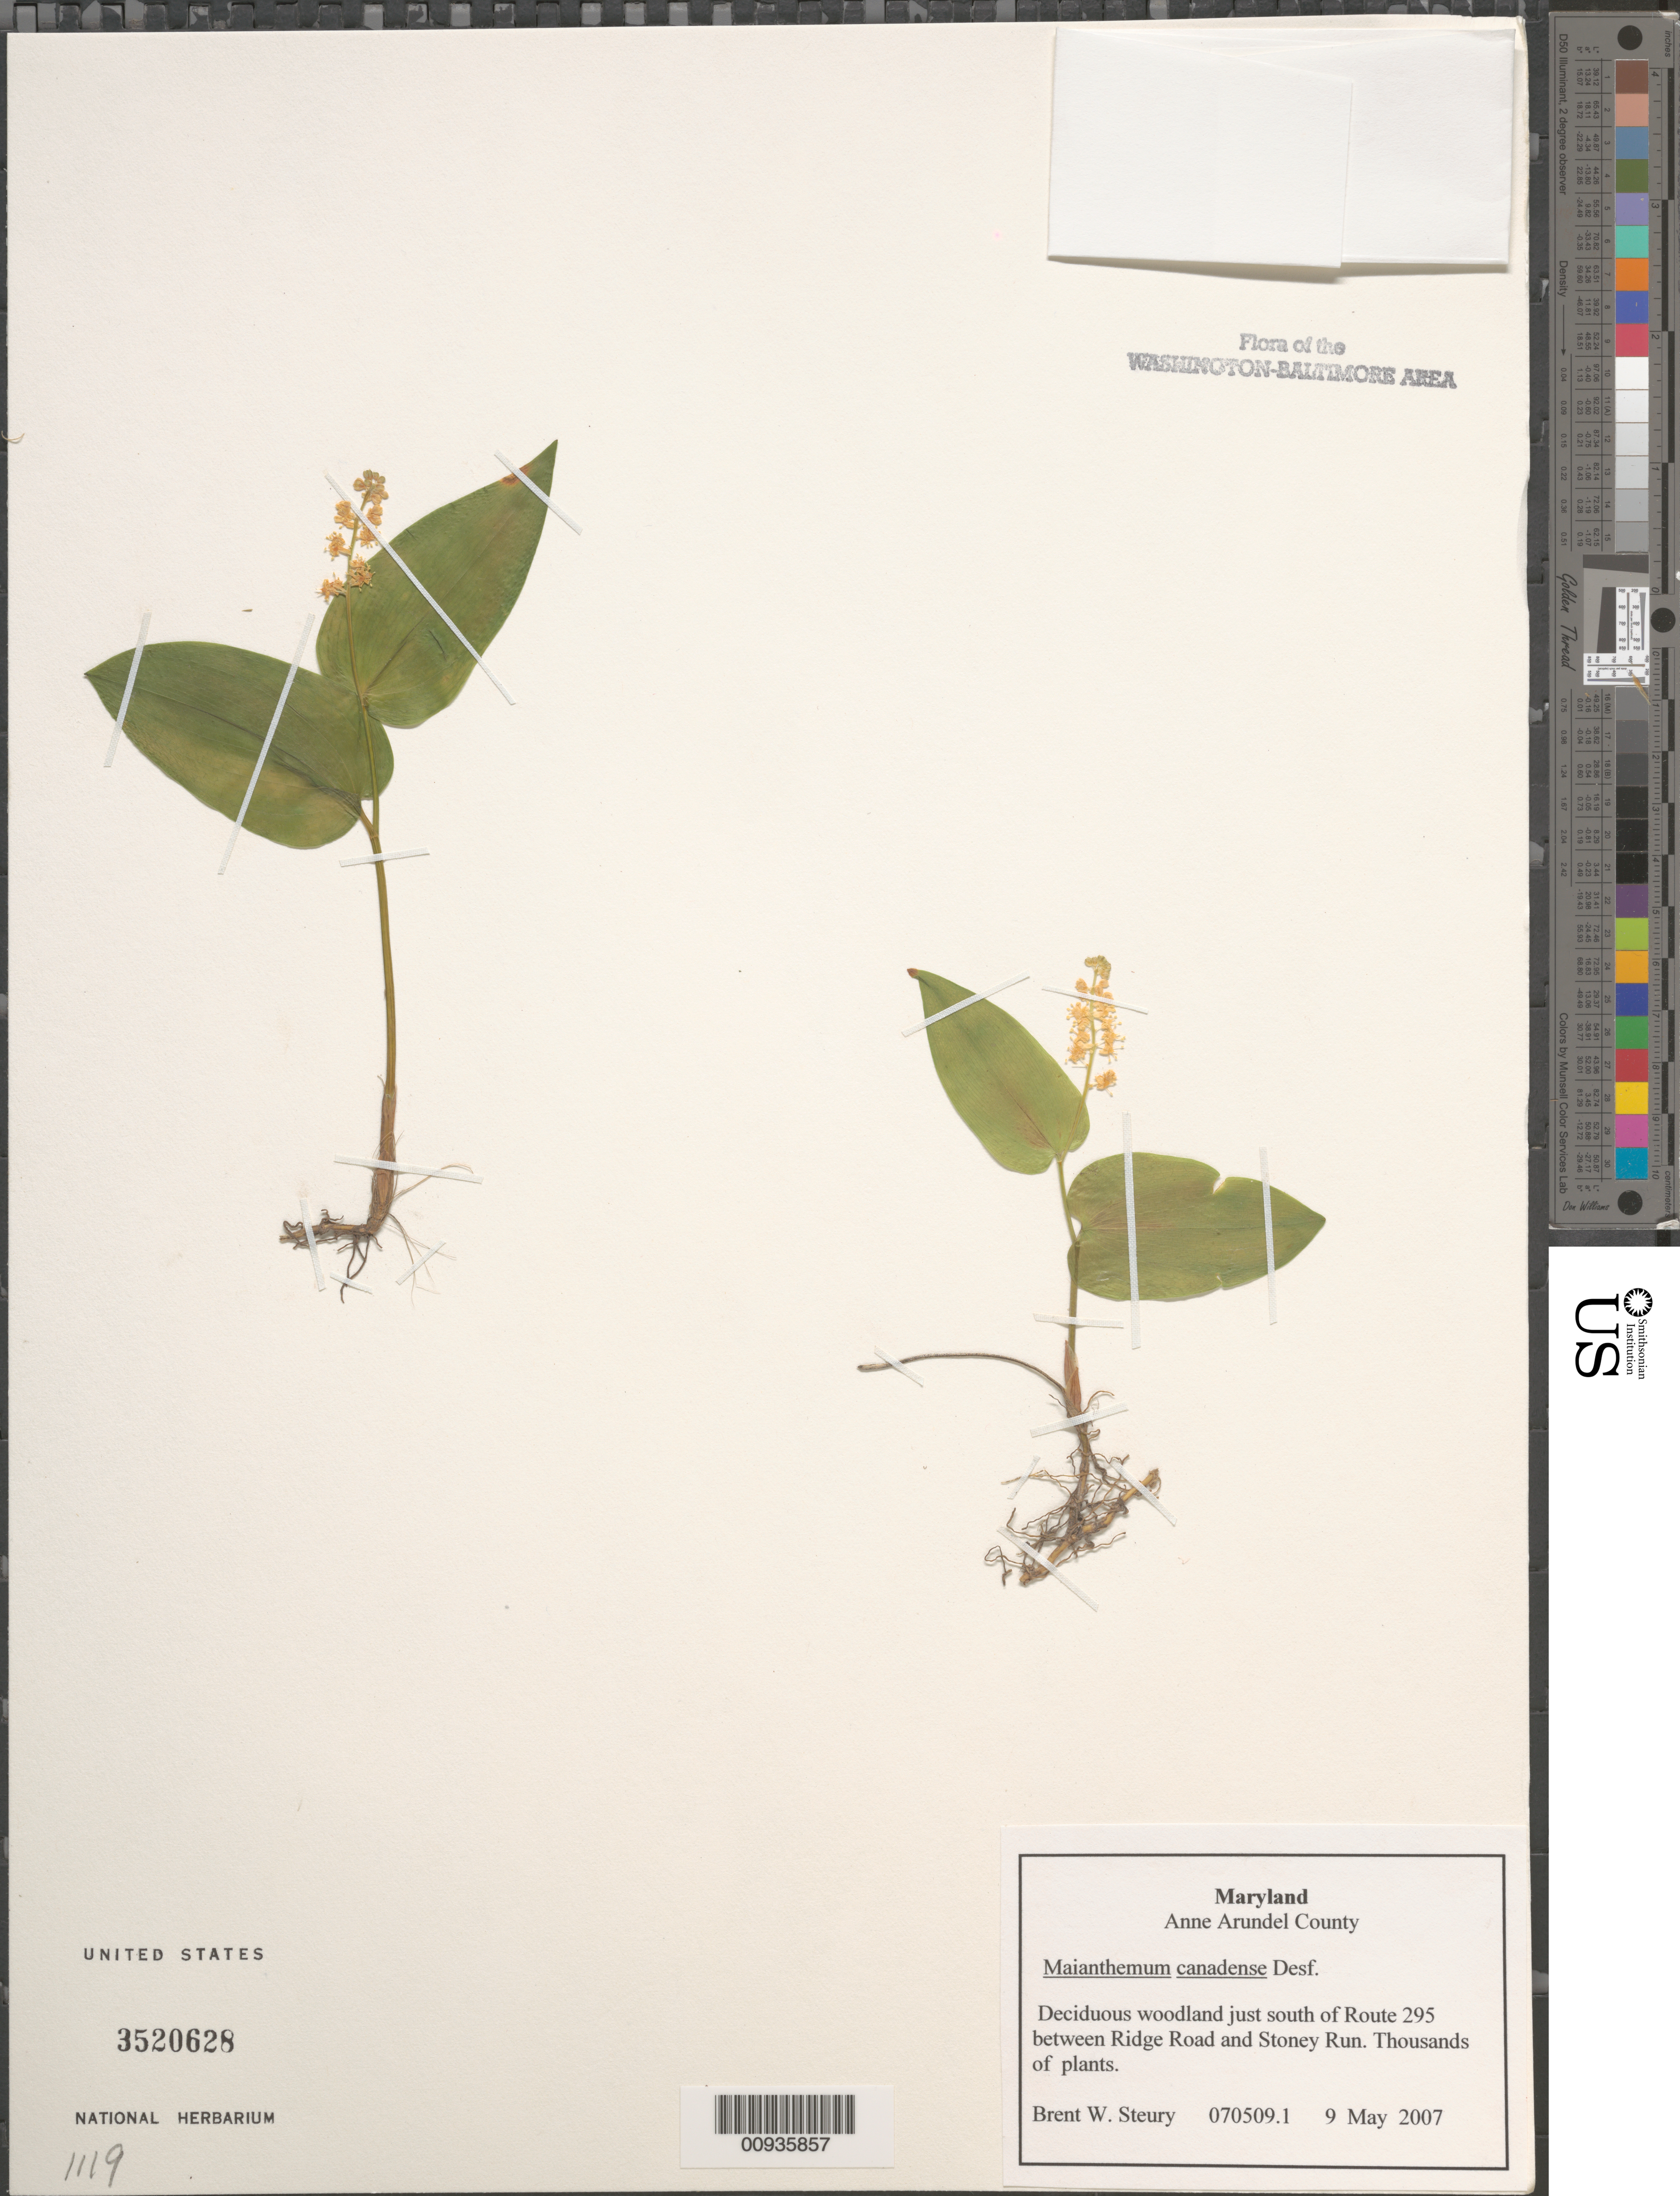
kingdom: Plantae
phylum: Tracheophyta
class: Liliopsida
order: Asparagales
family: Asparagaceae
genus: Maianthemum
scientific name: Maianthemum canadense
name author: Desf.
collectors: B. Steury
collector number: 070509.1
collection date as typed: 9 May 2007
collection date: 2007-05-09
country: United States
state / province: Maryland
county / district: Anne Arundel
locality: Just south of Route 295 between Ridge Road and Stoney Run.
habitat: Deciduous woodland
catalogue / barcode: US 3520628